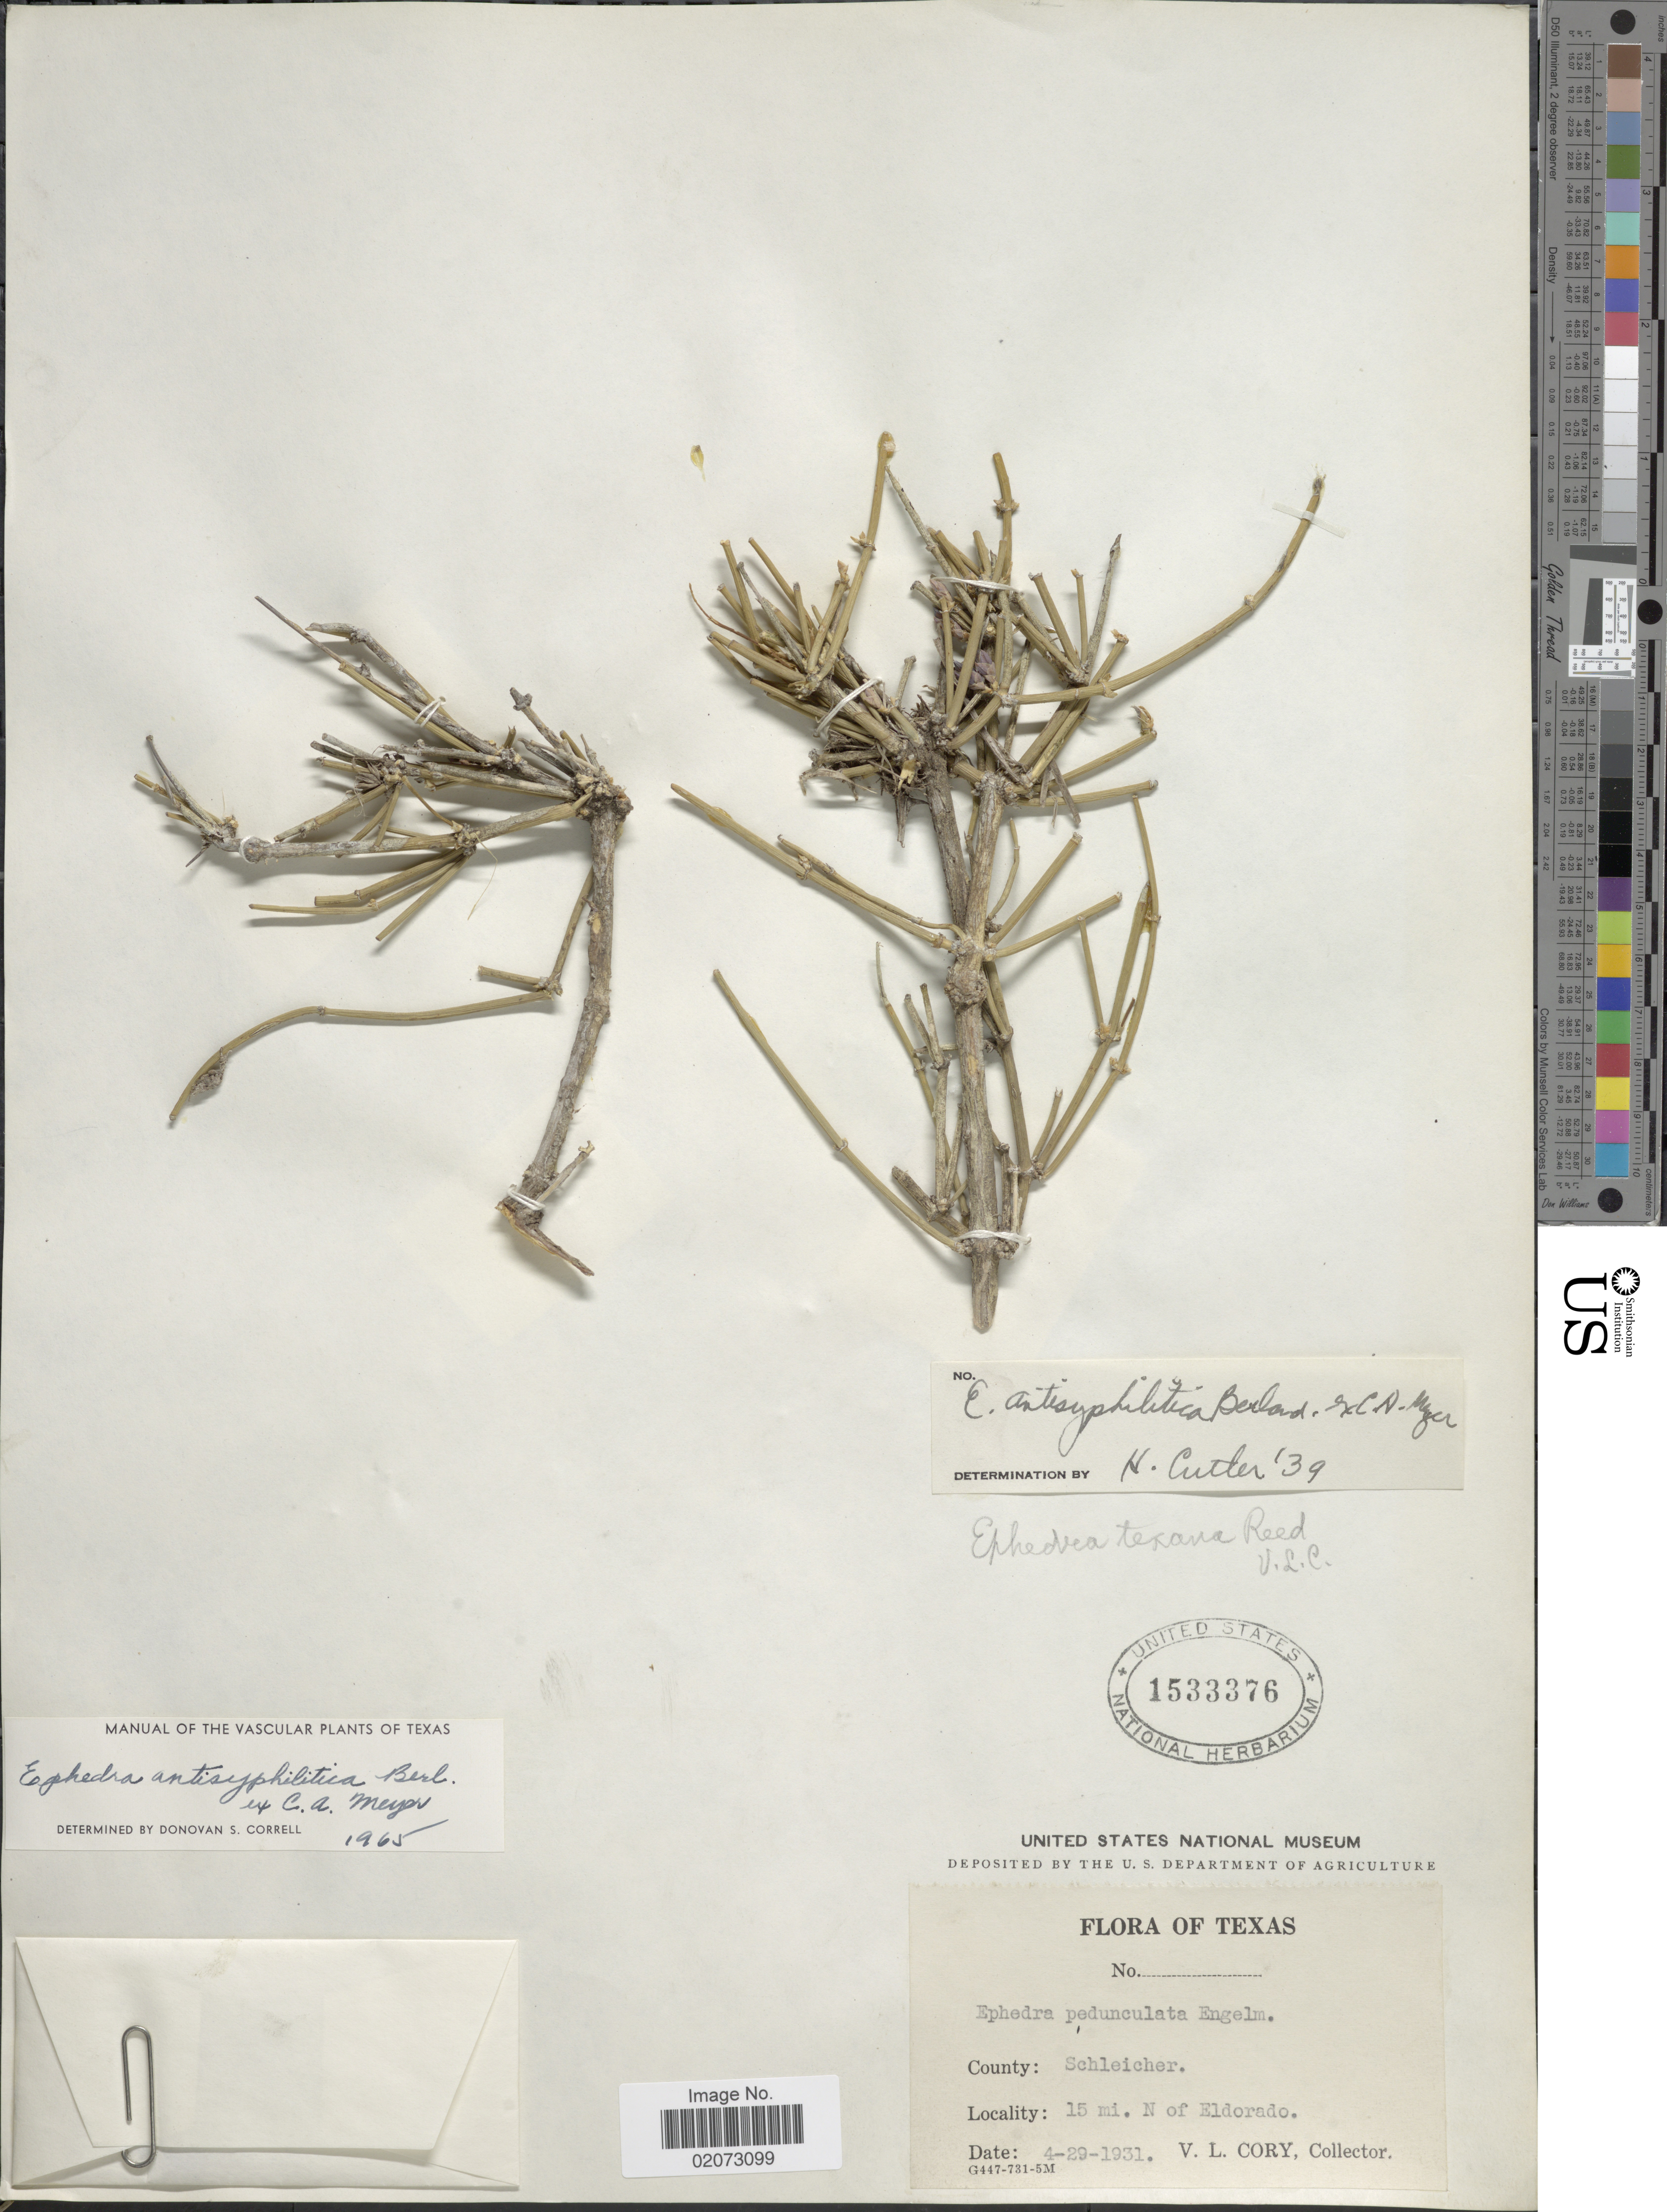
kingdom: Plantae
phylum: Tracheophyta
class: Gnetopsida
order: Ephedrales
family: Ephedraceae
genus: Ephedra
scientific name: Ephedra antisyphilitica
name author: Berland. ex C.A. Mey.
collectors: V. Cory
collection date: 1931-04-29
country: United States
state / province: Texas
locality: County: Schleicher. 15 mi. N of Eldorado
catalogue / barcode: US 1533376